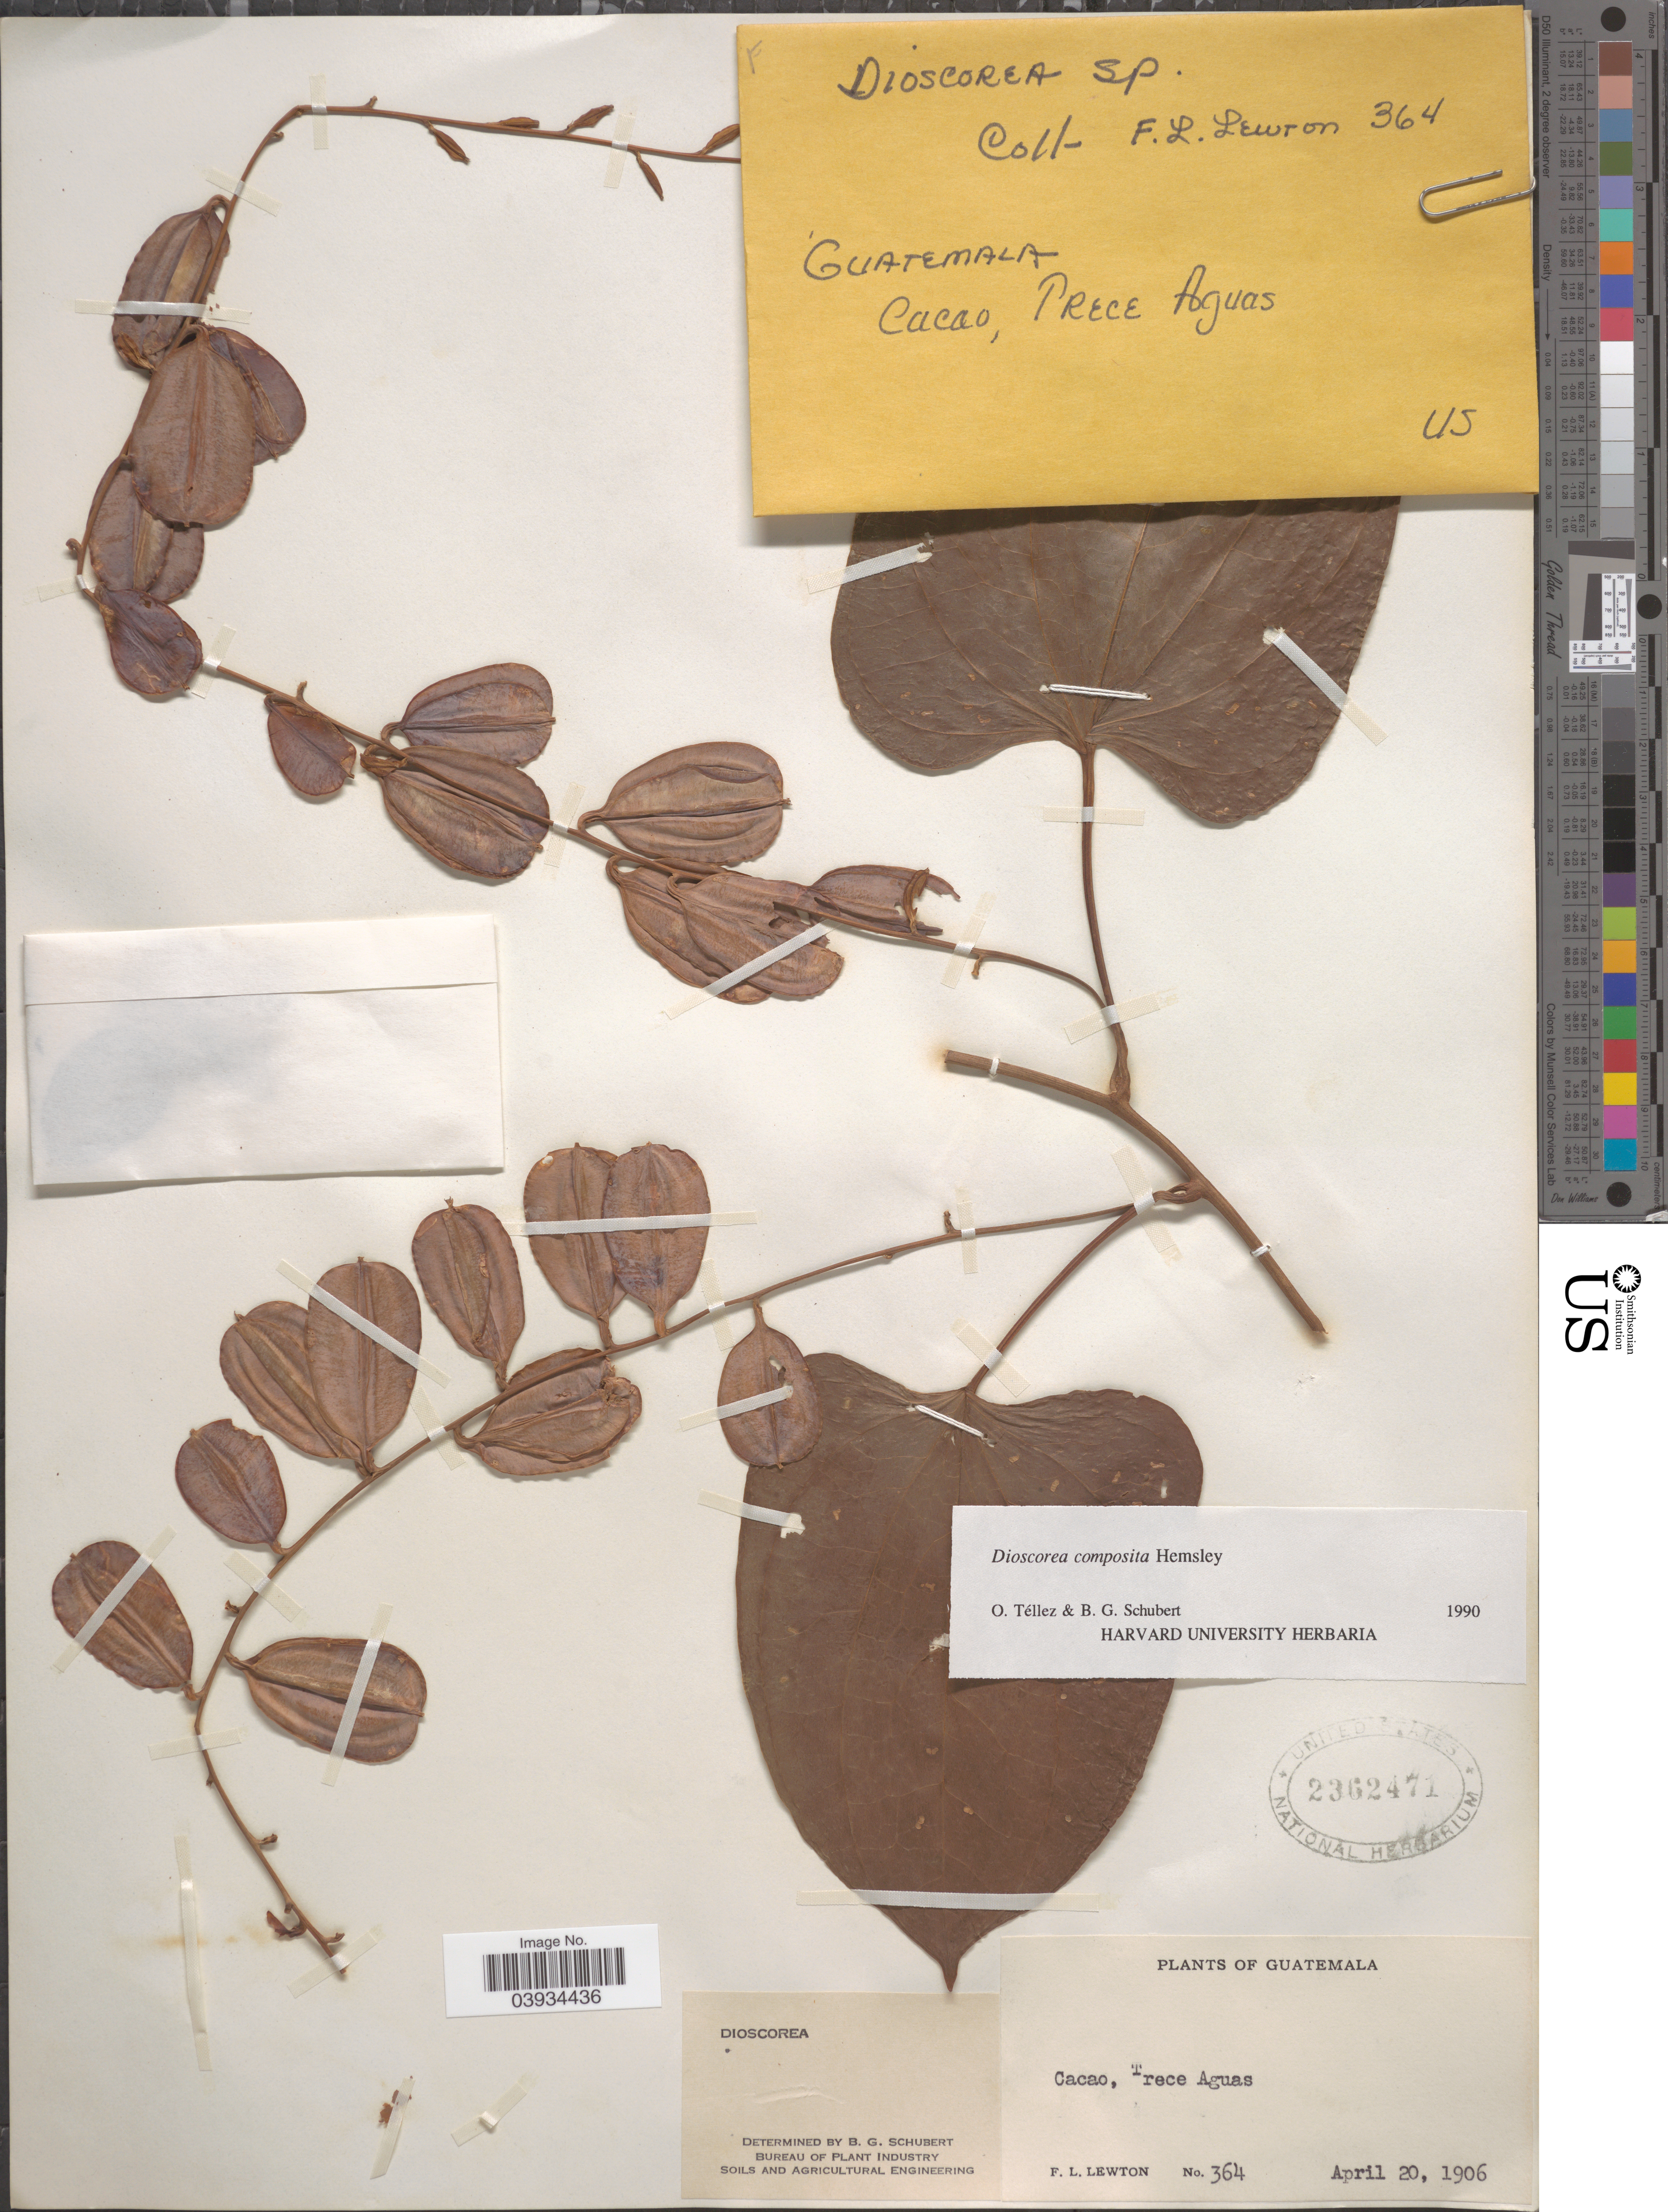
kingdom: Plantae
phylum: Tracheophyta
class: Liliopsida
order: Dioscoreales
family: Dioscoreaceae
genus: Dioscorea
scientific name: Dioscorea composita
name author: Hemsl.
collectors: F. L. Lewton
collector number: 364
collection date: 1906-04-20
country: Panama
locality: Cacao, Trece Aguas.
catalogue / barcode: US 2362471